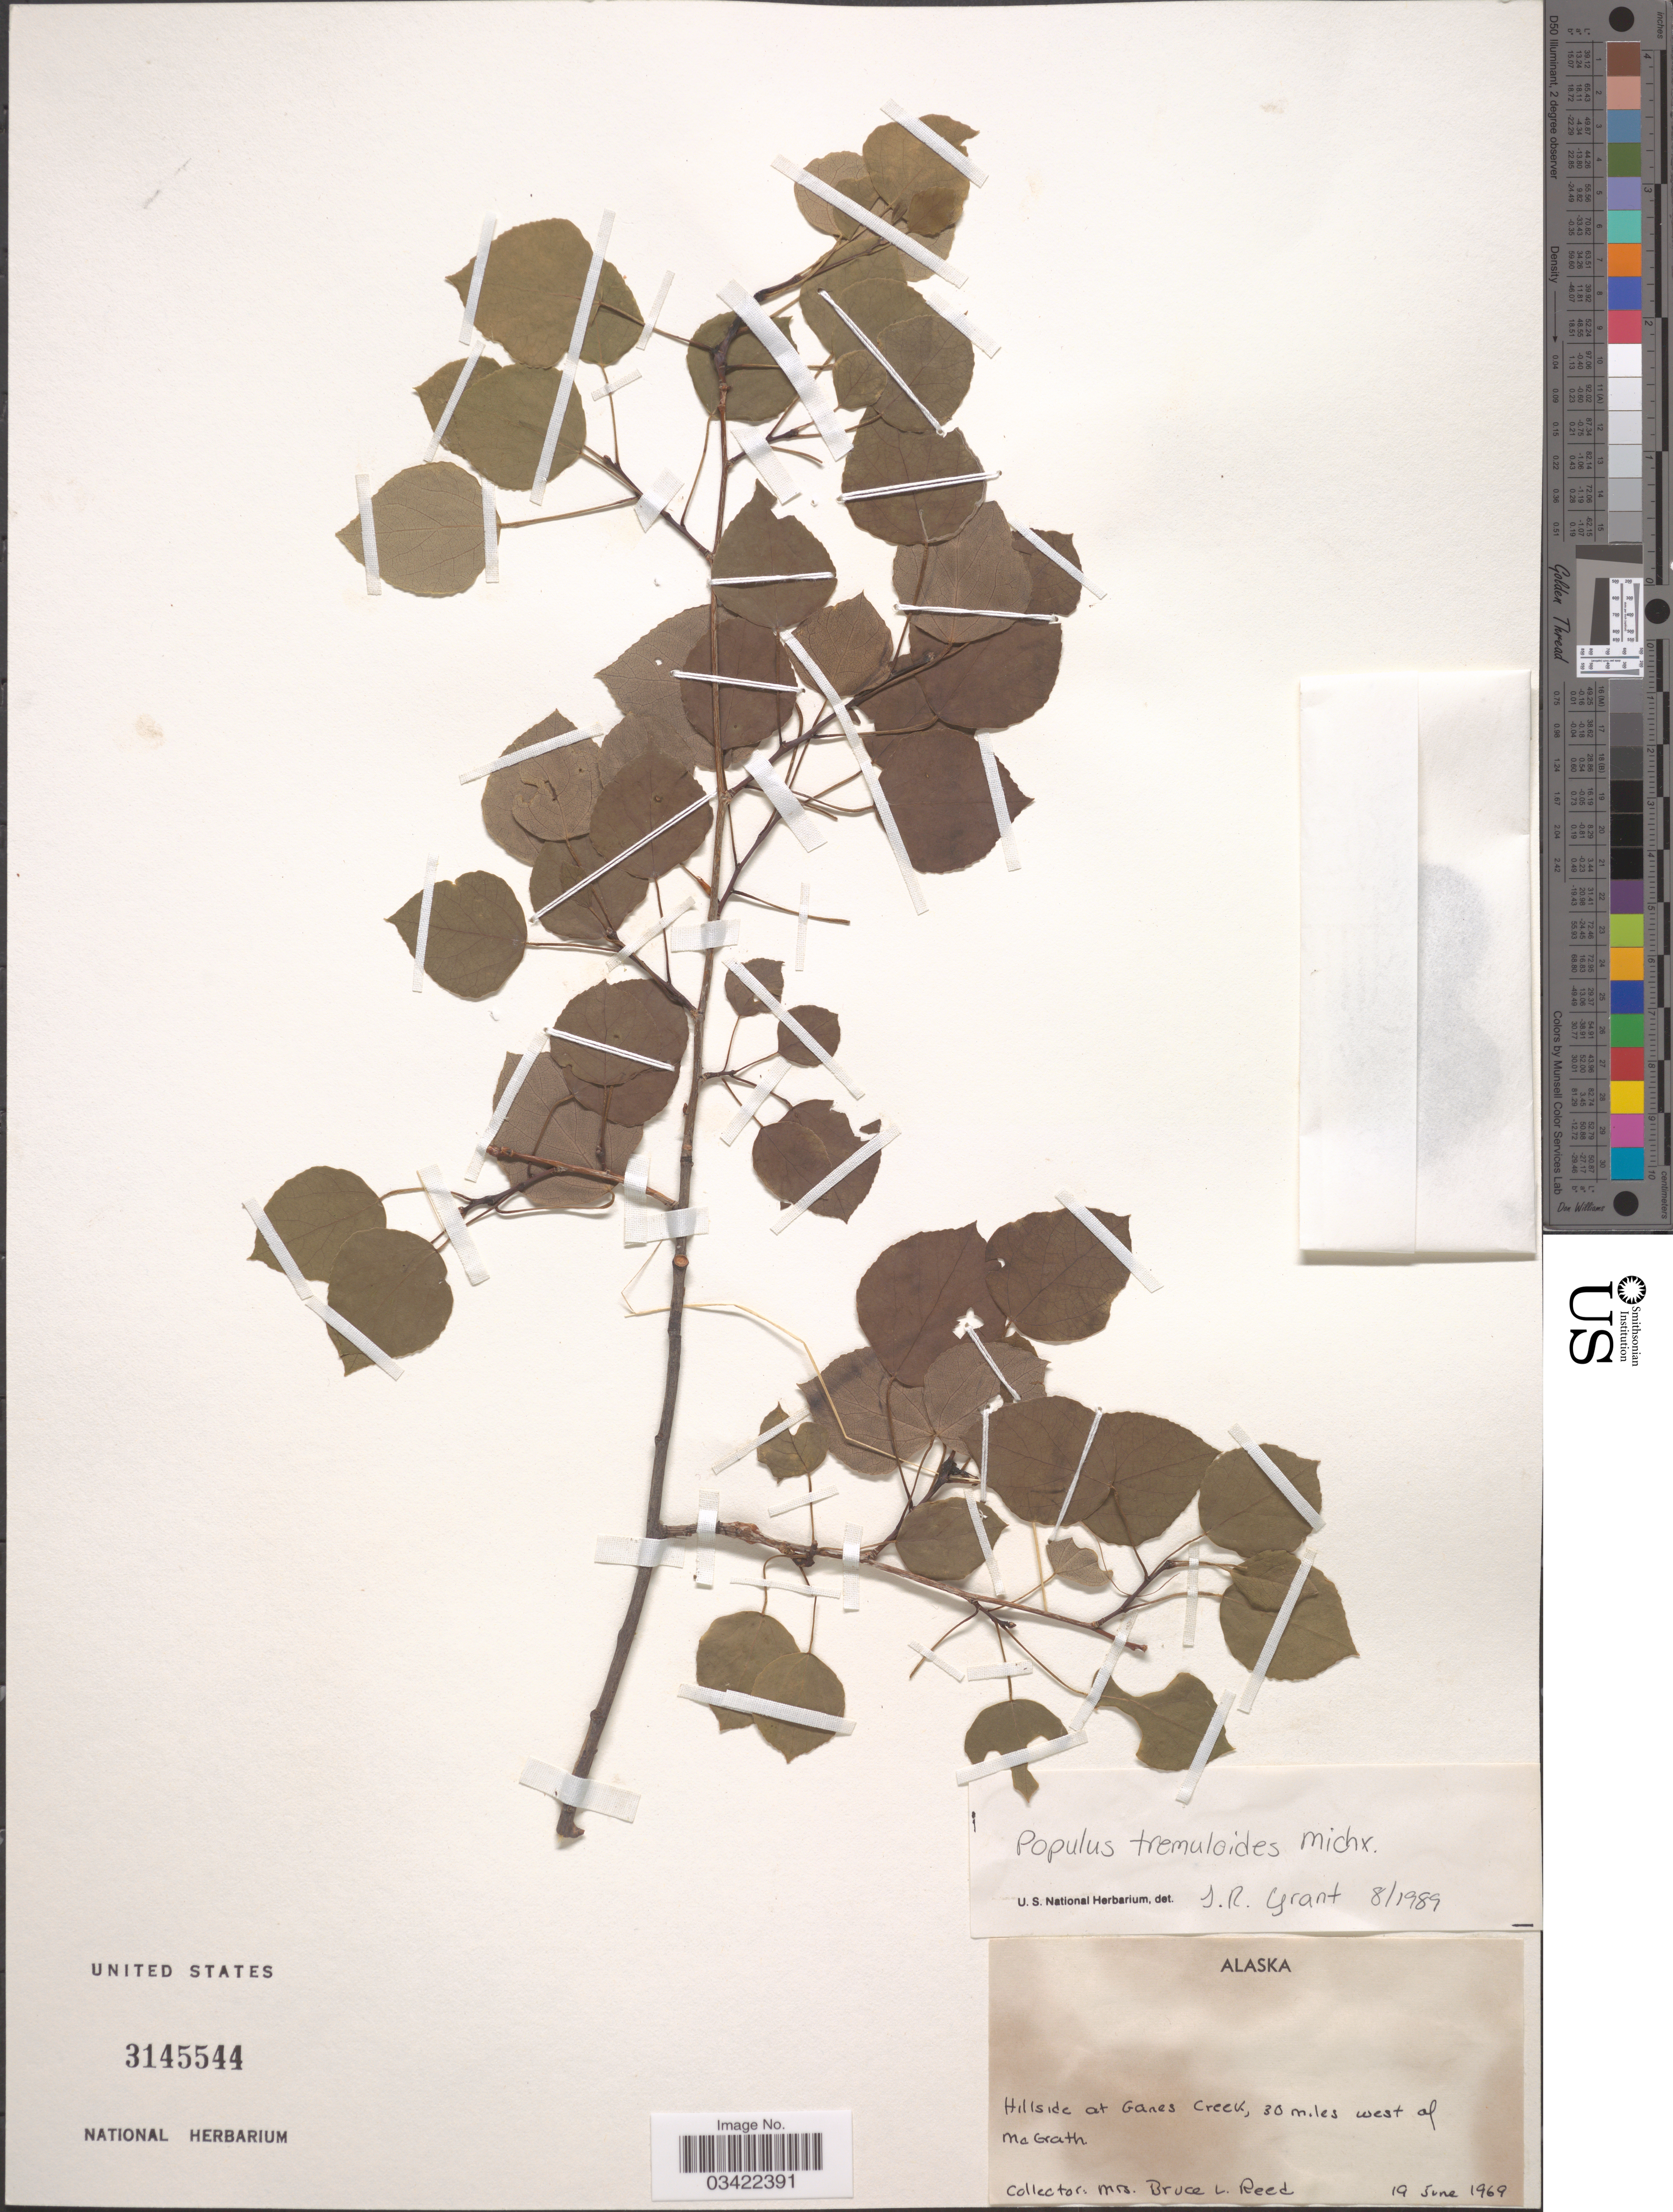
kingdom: Plantae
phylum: Tracheophyta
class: Magnoliopsida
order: Malpighiales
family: Salicaceae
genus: Populus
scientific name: Populus tremuloides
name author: Michx.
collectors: B. Reed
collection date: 1969-06-19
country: United States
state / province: Alaska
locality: Hillside at Ganes Creek, 30 miles west of McGrath.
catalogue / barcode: US 3145544